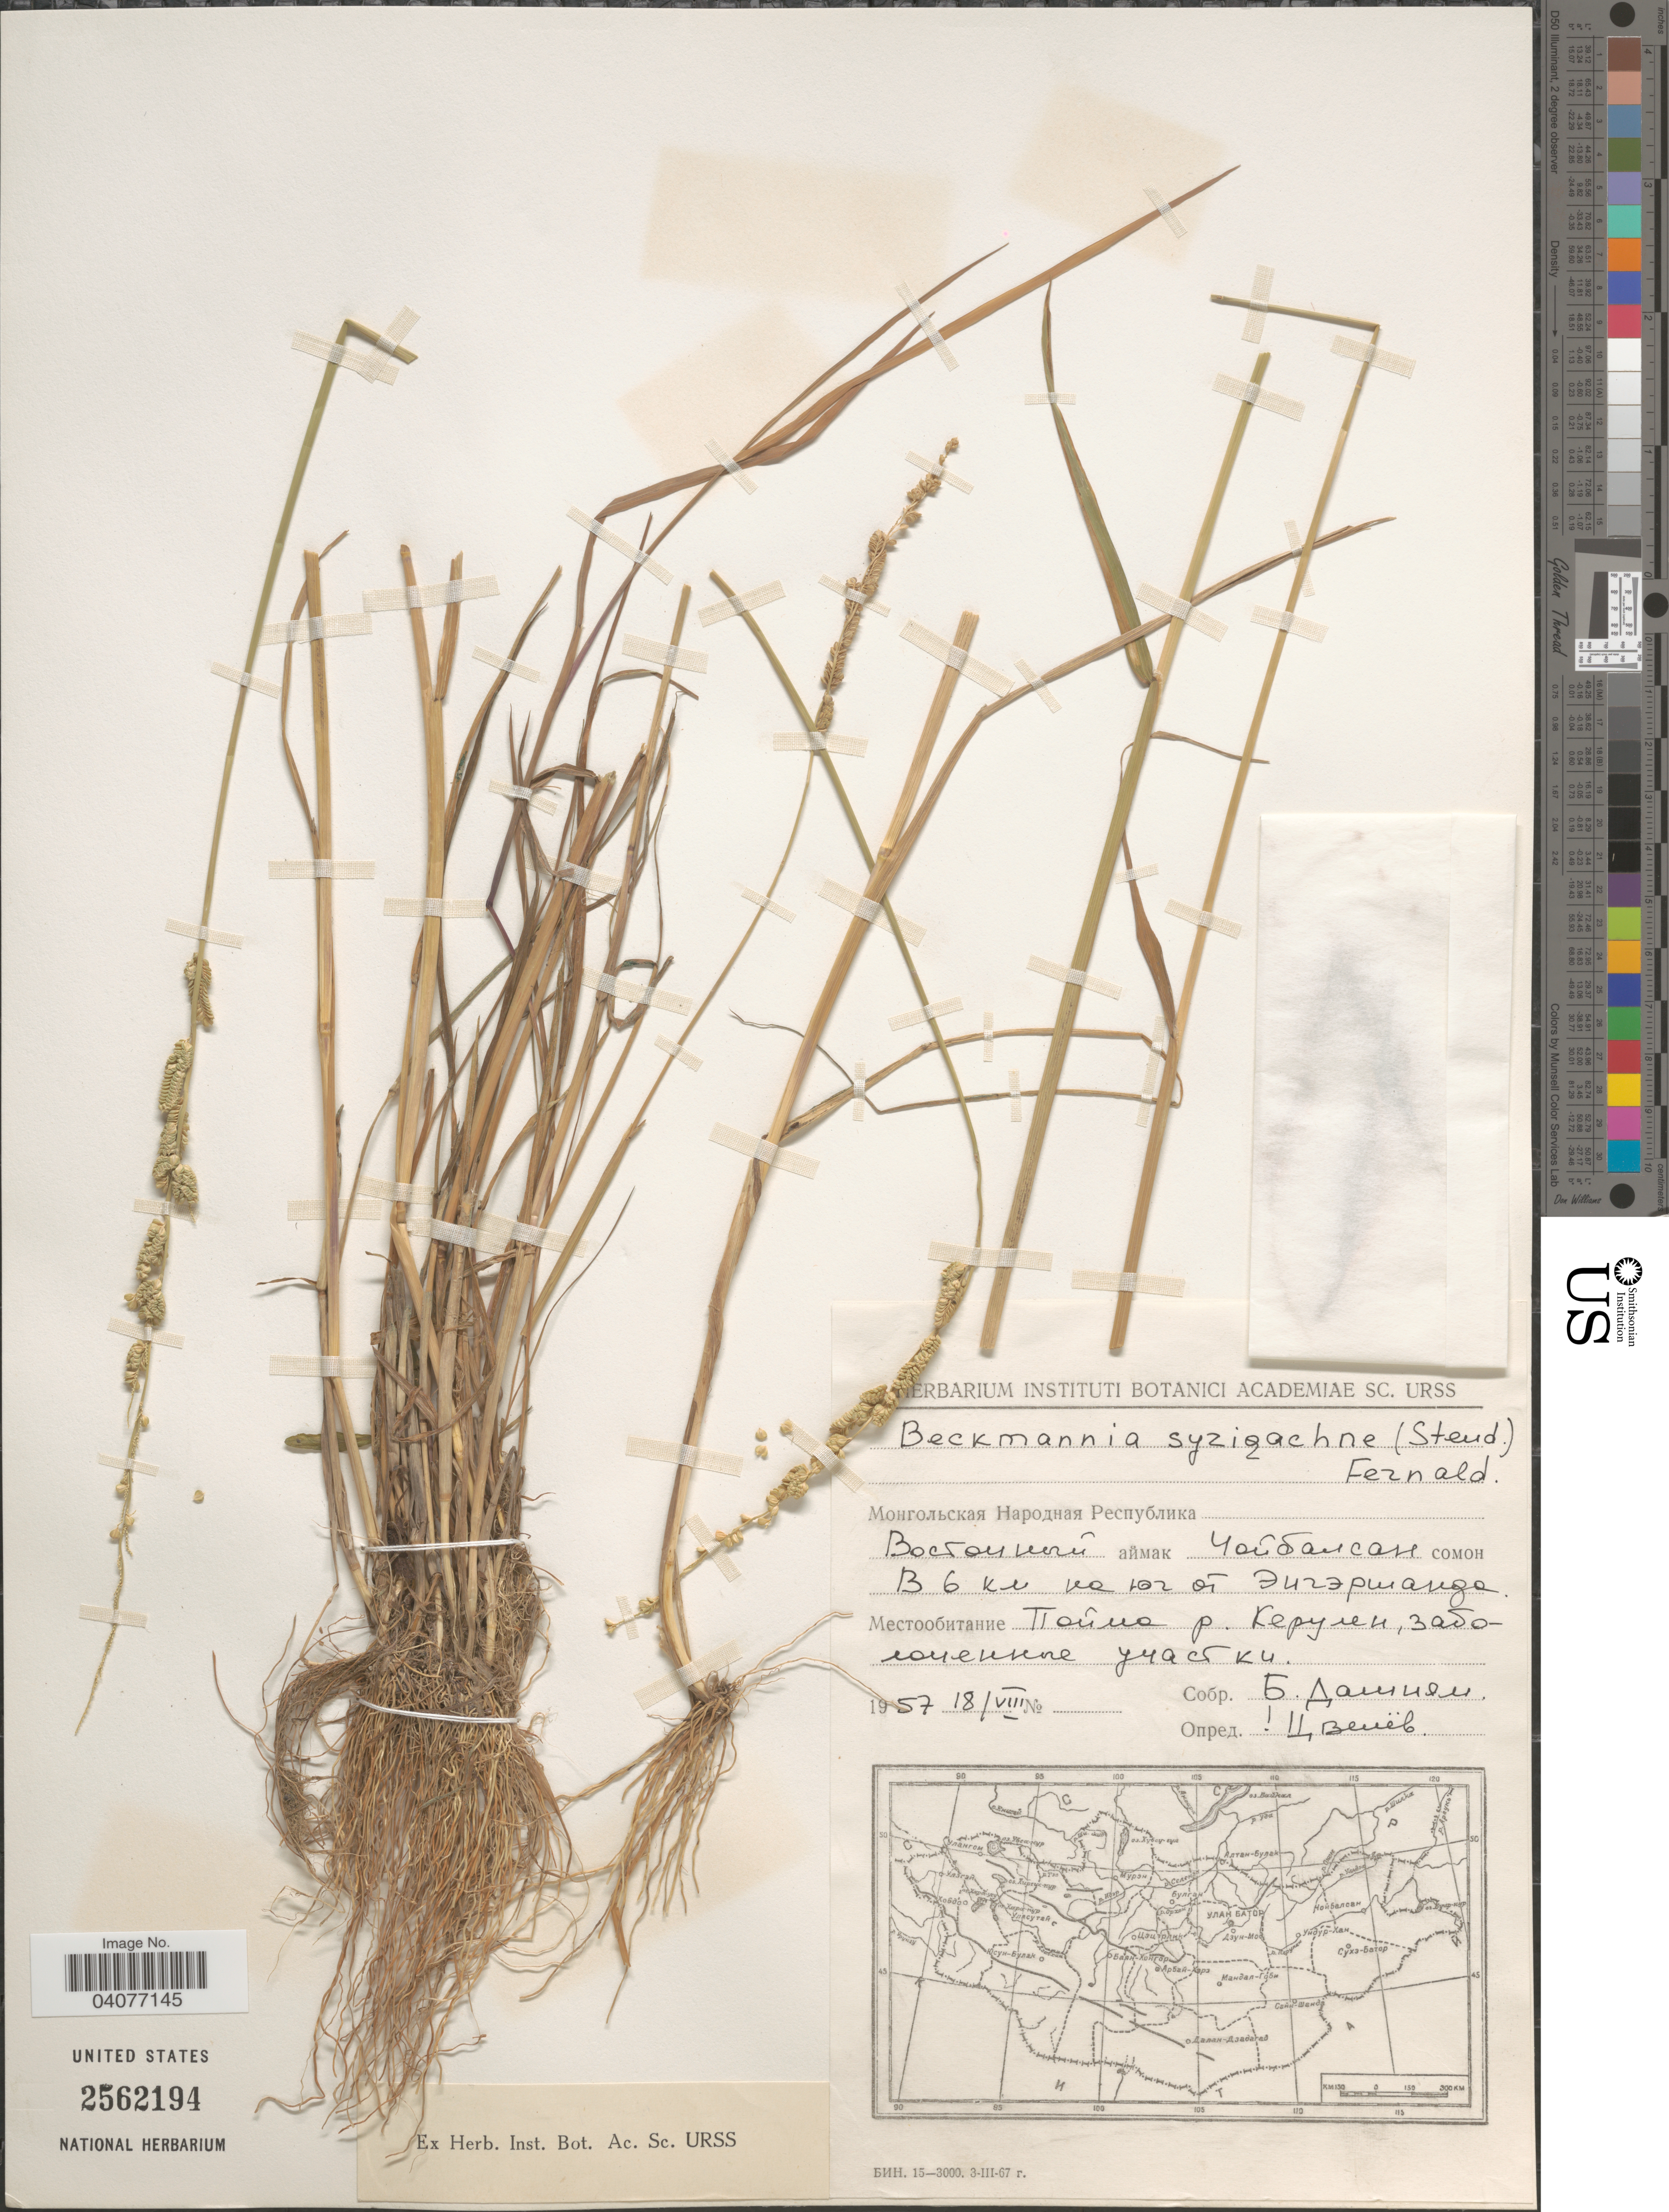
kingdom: Plantae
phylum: Tracheophyta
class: Liliopsida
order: Poales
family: Poaceae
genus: Beckmannia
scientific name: Beckmannia syzigachne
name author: (Steud.) Fernald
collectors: B. Dashnyam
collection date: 1957-08-18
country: Mongolia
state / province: Dornod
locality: Choibalsan District, 6 km S of Engershand, Kerulen river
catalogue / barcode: US 2562194